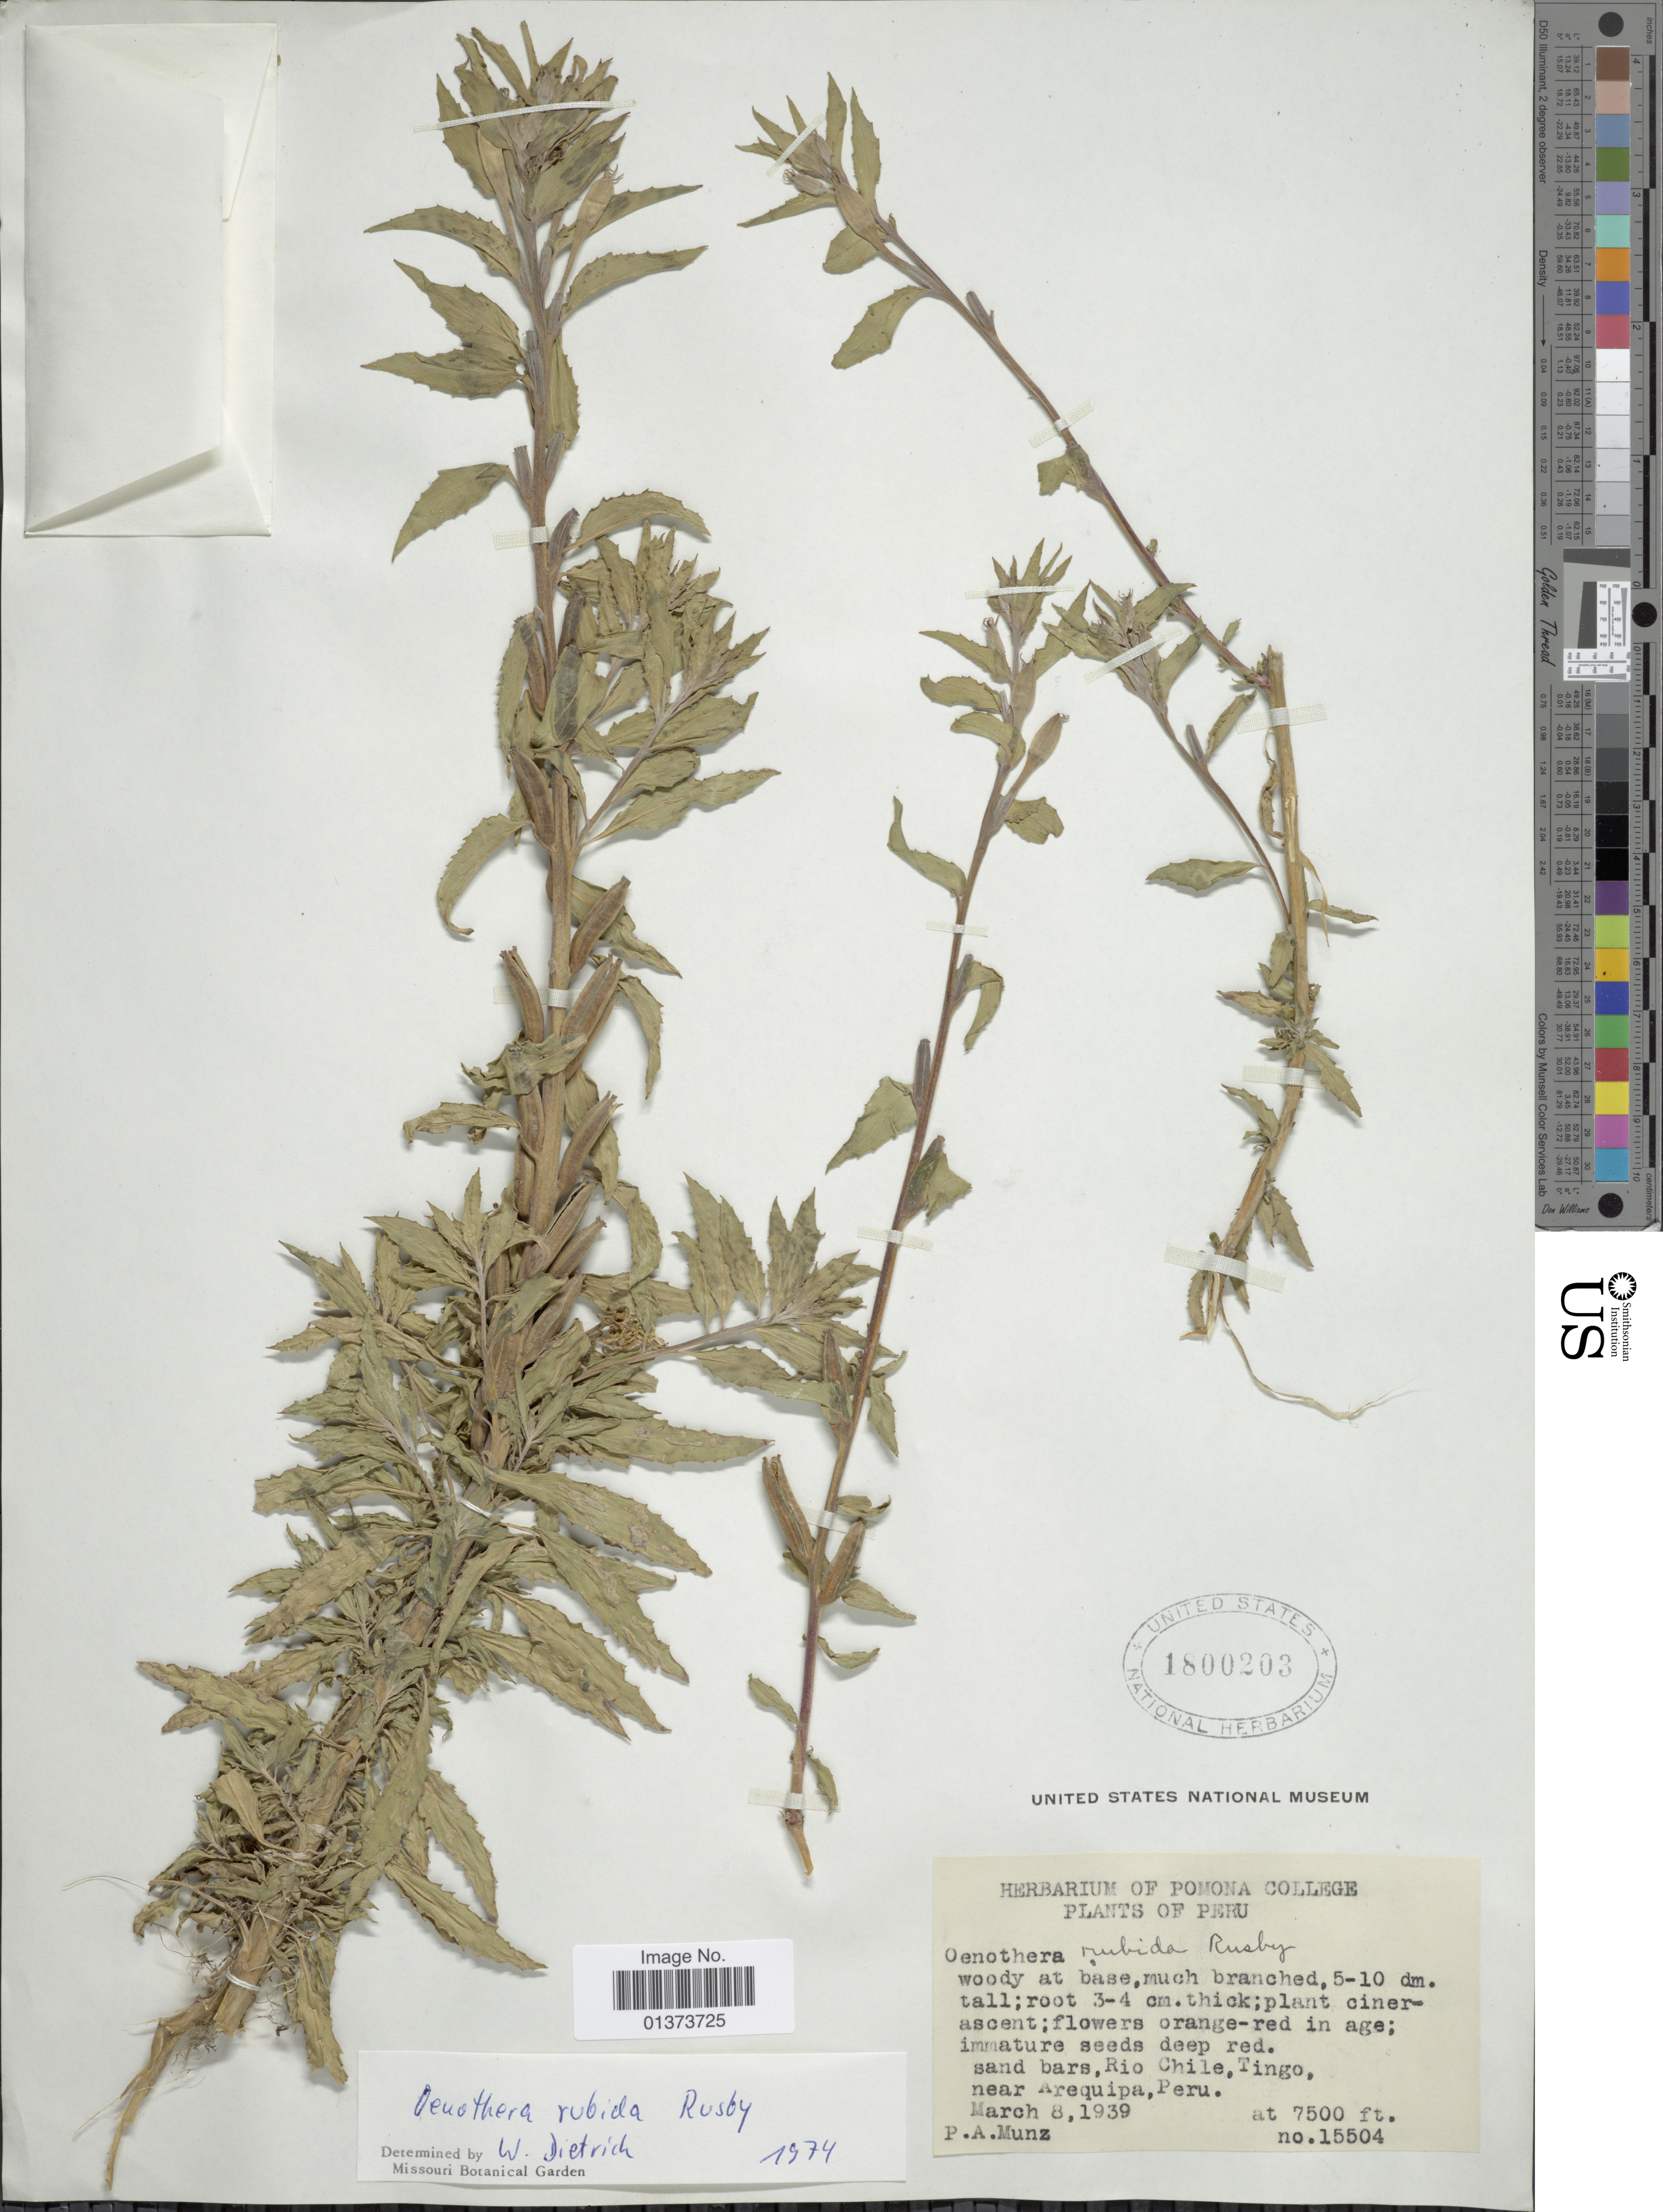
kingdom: Plantae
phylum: Tracheophyta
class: Magnoliopsida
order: Myrtales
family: Onagraceae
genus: Oenothera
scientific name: Oenothera sandiana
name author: Hassk.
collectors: P. A. Munz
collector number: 15504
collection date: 1939-03-08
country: Peru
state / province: Arequipa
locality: Rio Chile, Tingo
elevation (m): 2286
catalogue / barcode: US 1800203